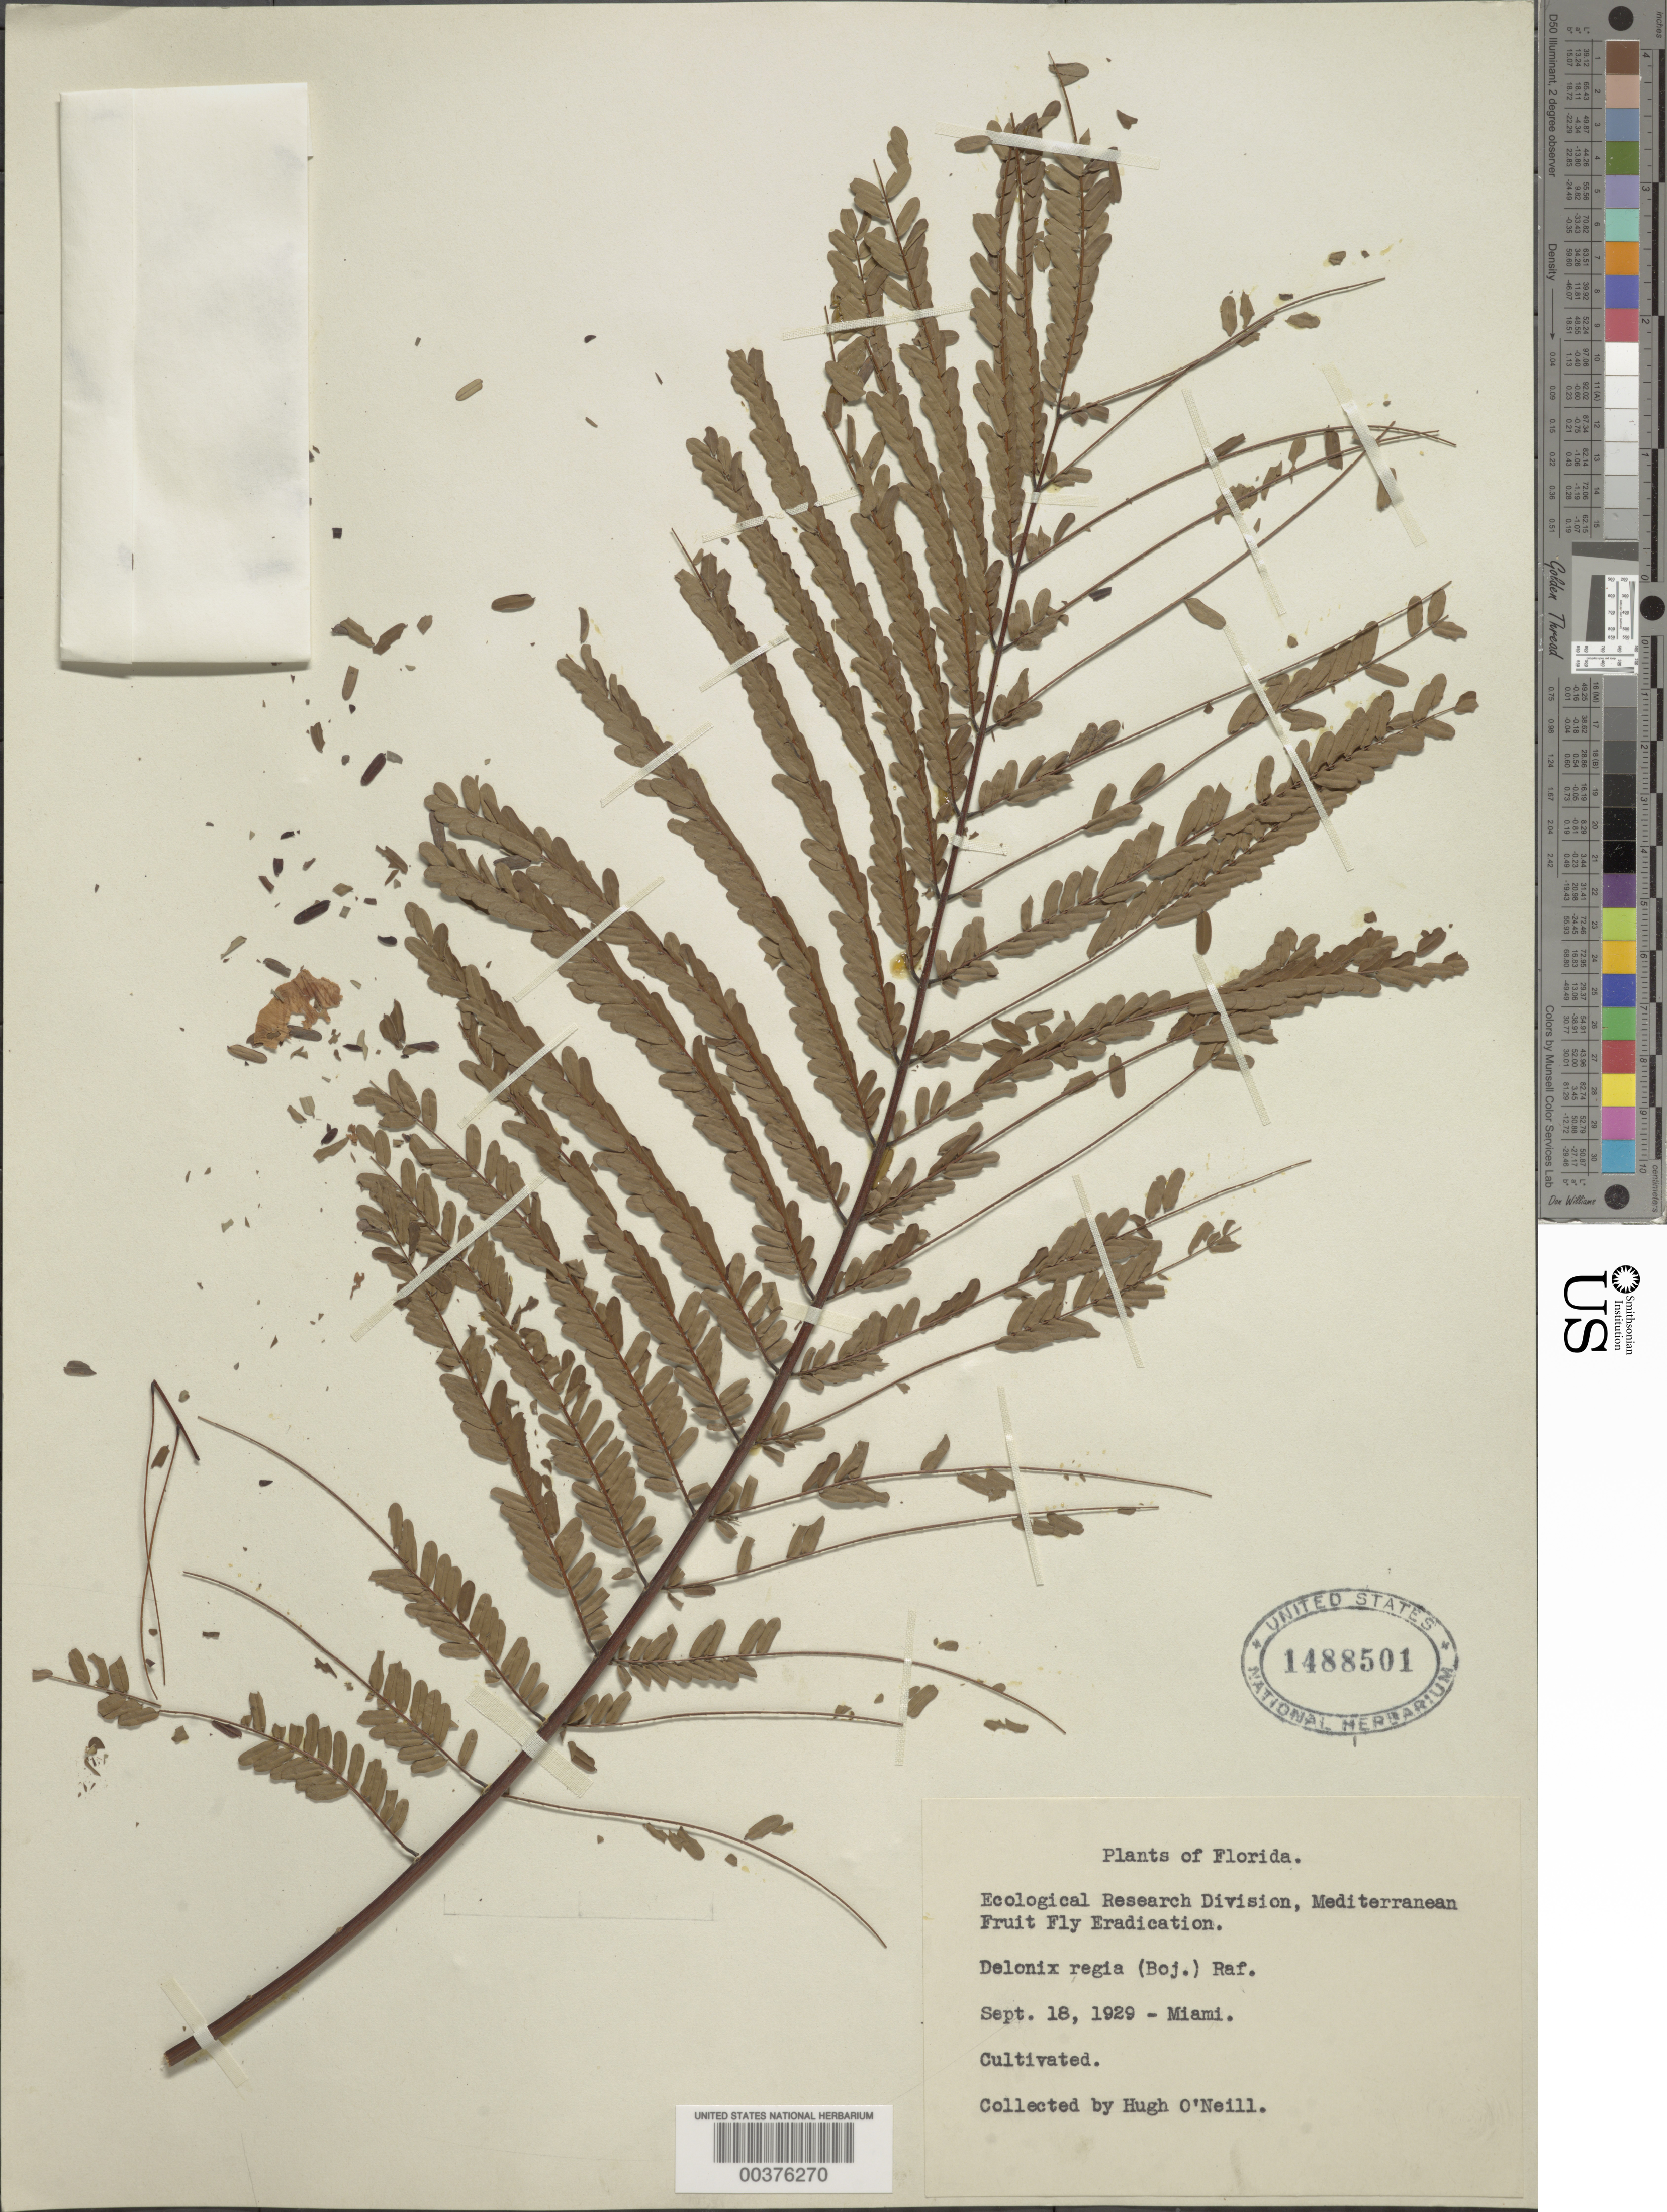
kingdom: Plantae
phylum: Tracheophyta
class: Magnoliopsida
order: Fabales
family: Fabaceae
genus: Delonix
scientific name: Delonix regia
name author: (Bojer ex Hook.) Raf.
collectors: J. N. Rose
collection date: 1969-09-27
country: United States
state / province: Florida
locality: Coconut Grove, former home of David Fairchild, the Kampong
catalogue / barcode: US 1488501